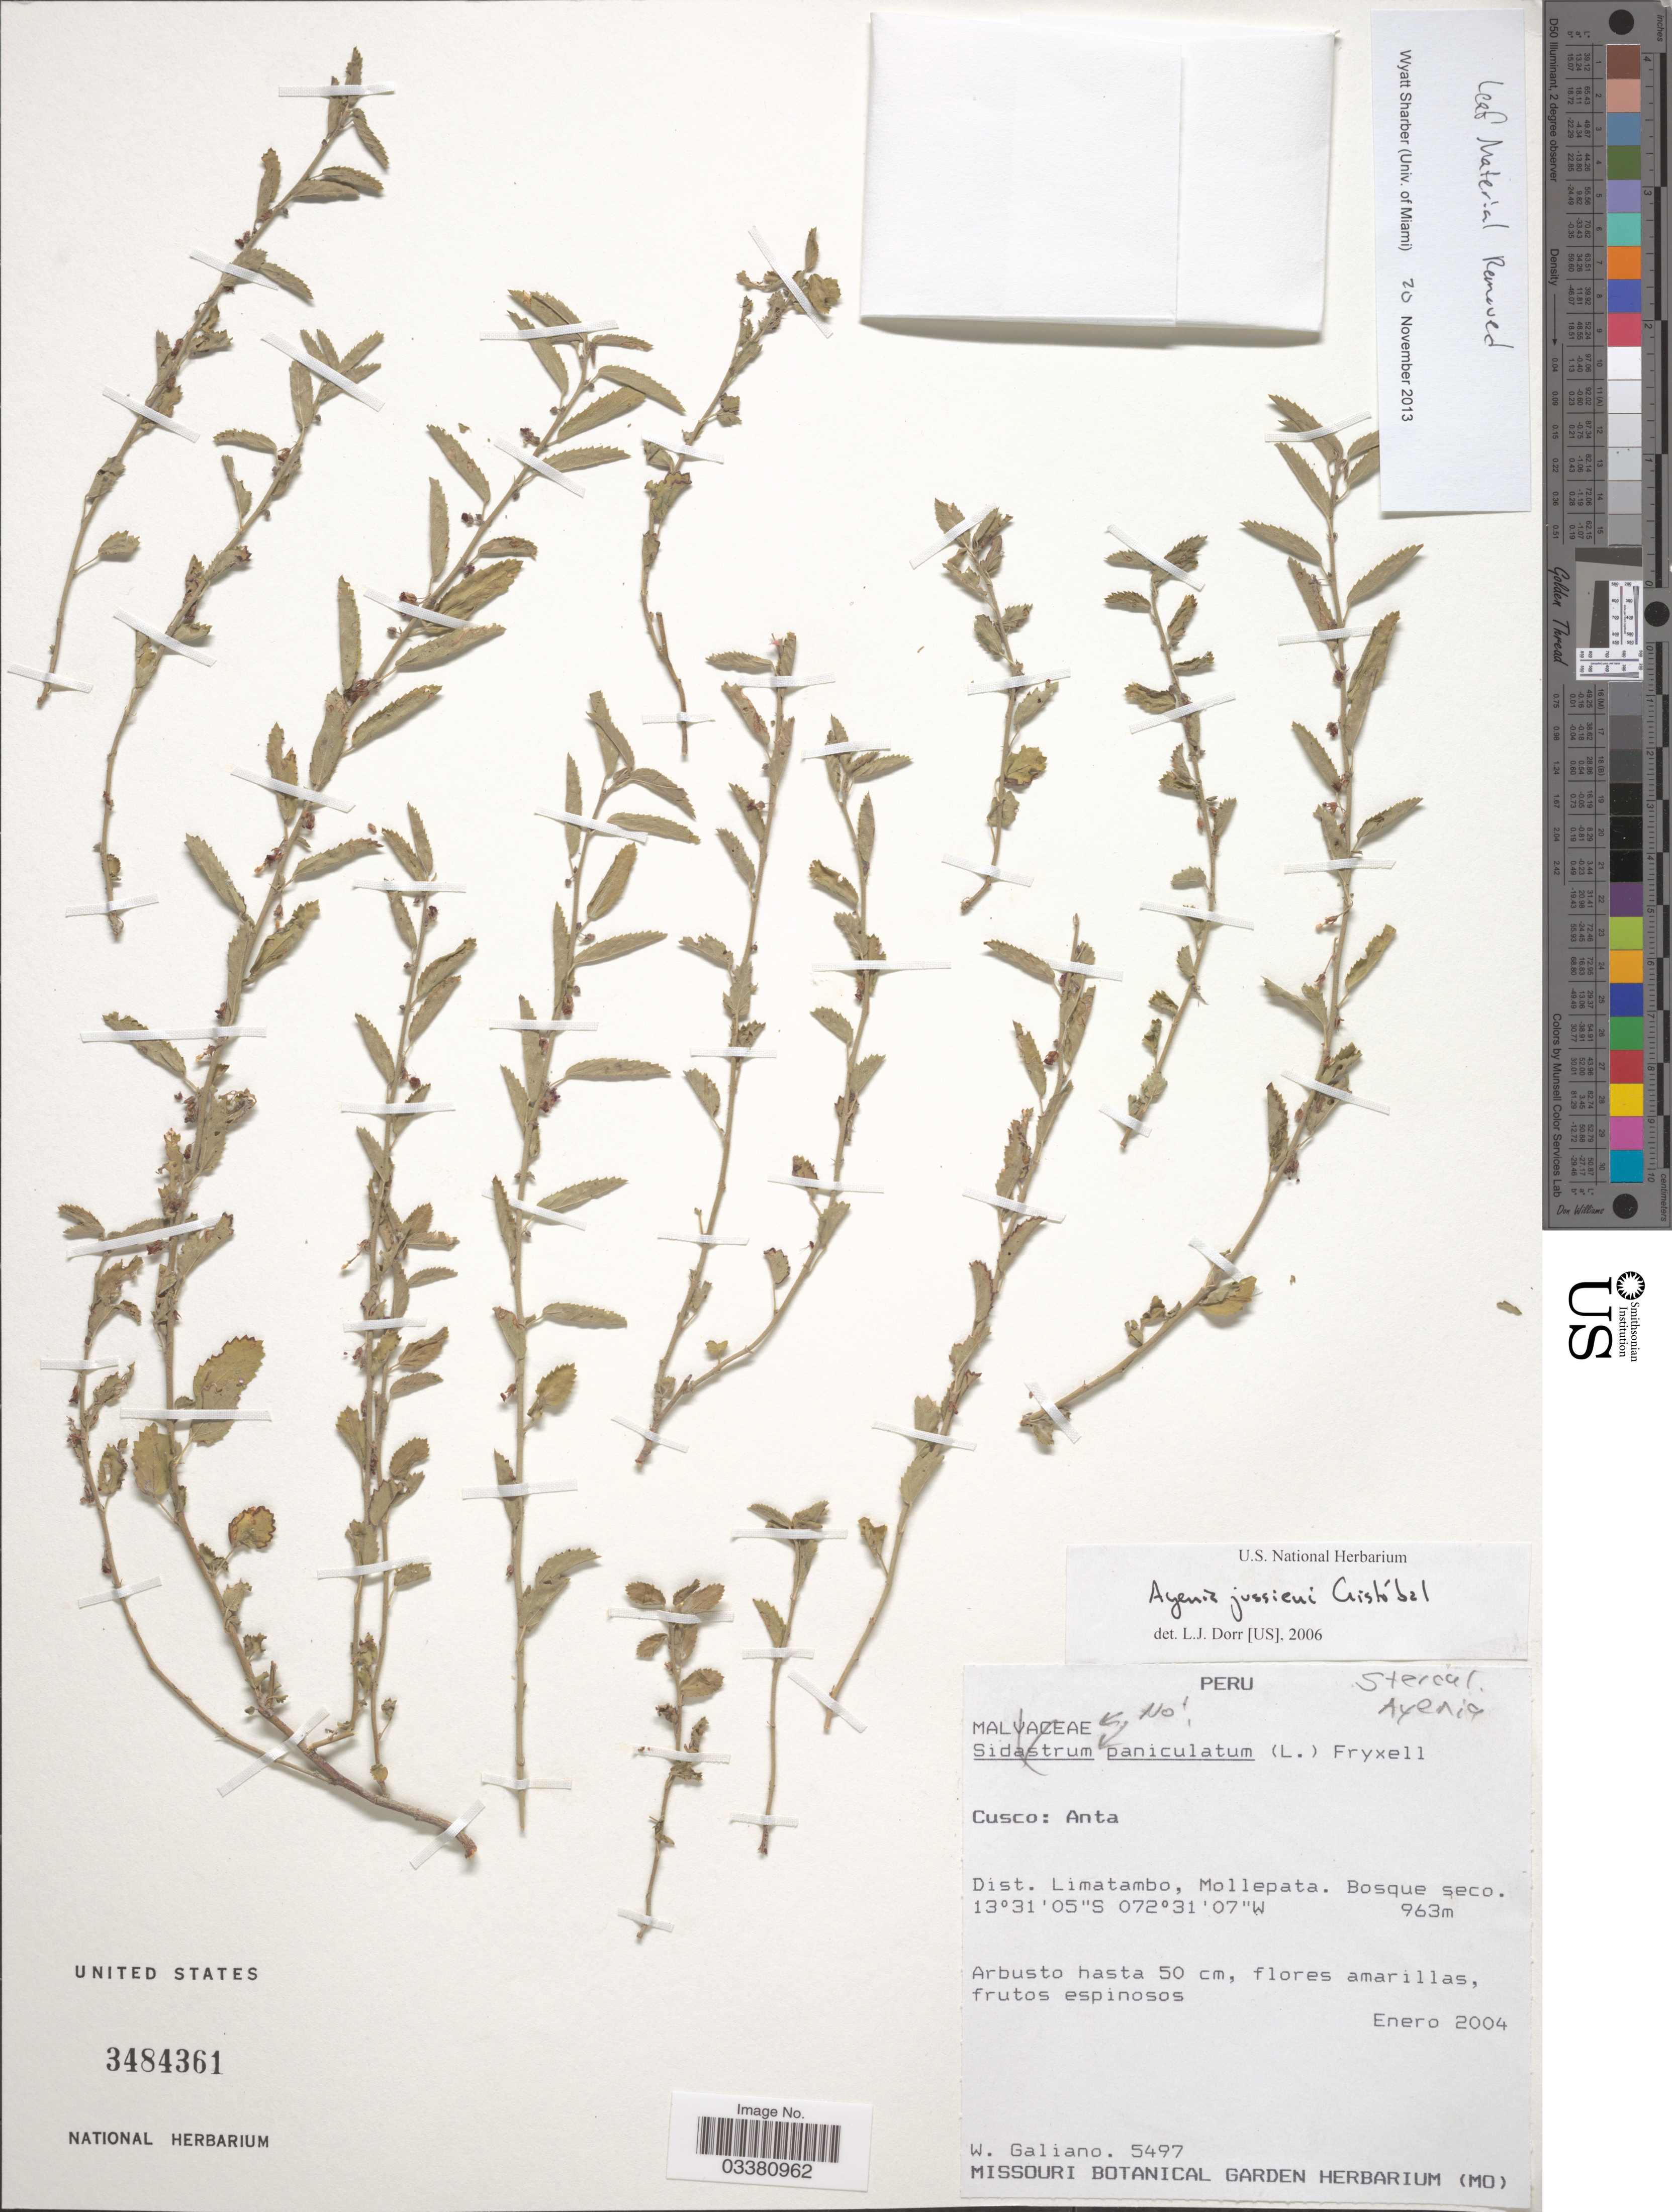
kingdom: Plantae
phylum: Tracheophyta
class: Magnoliopsida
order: Malvales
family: Malvaceae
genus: Ayenia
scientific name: Ayenia jussieui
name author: Cristóbal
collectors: W. Galiano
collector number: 5497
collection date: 2004-01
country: Peru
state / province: Cusco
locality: Anta. Dist. Limatambo, Mollepata.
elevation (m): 963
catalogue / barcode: US 3484361